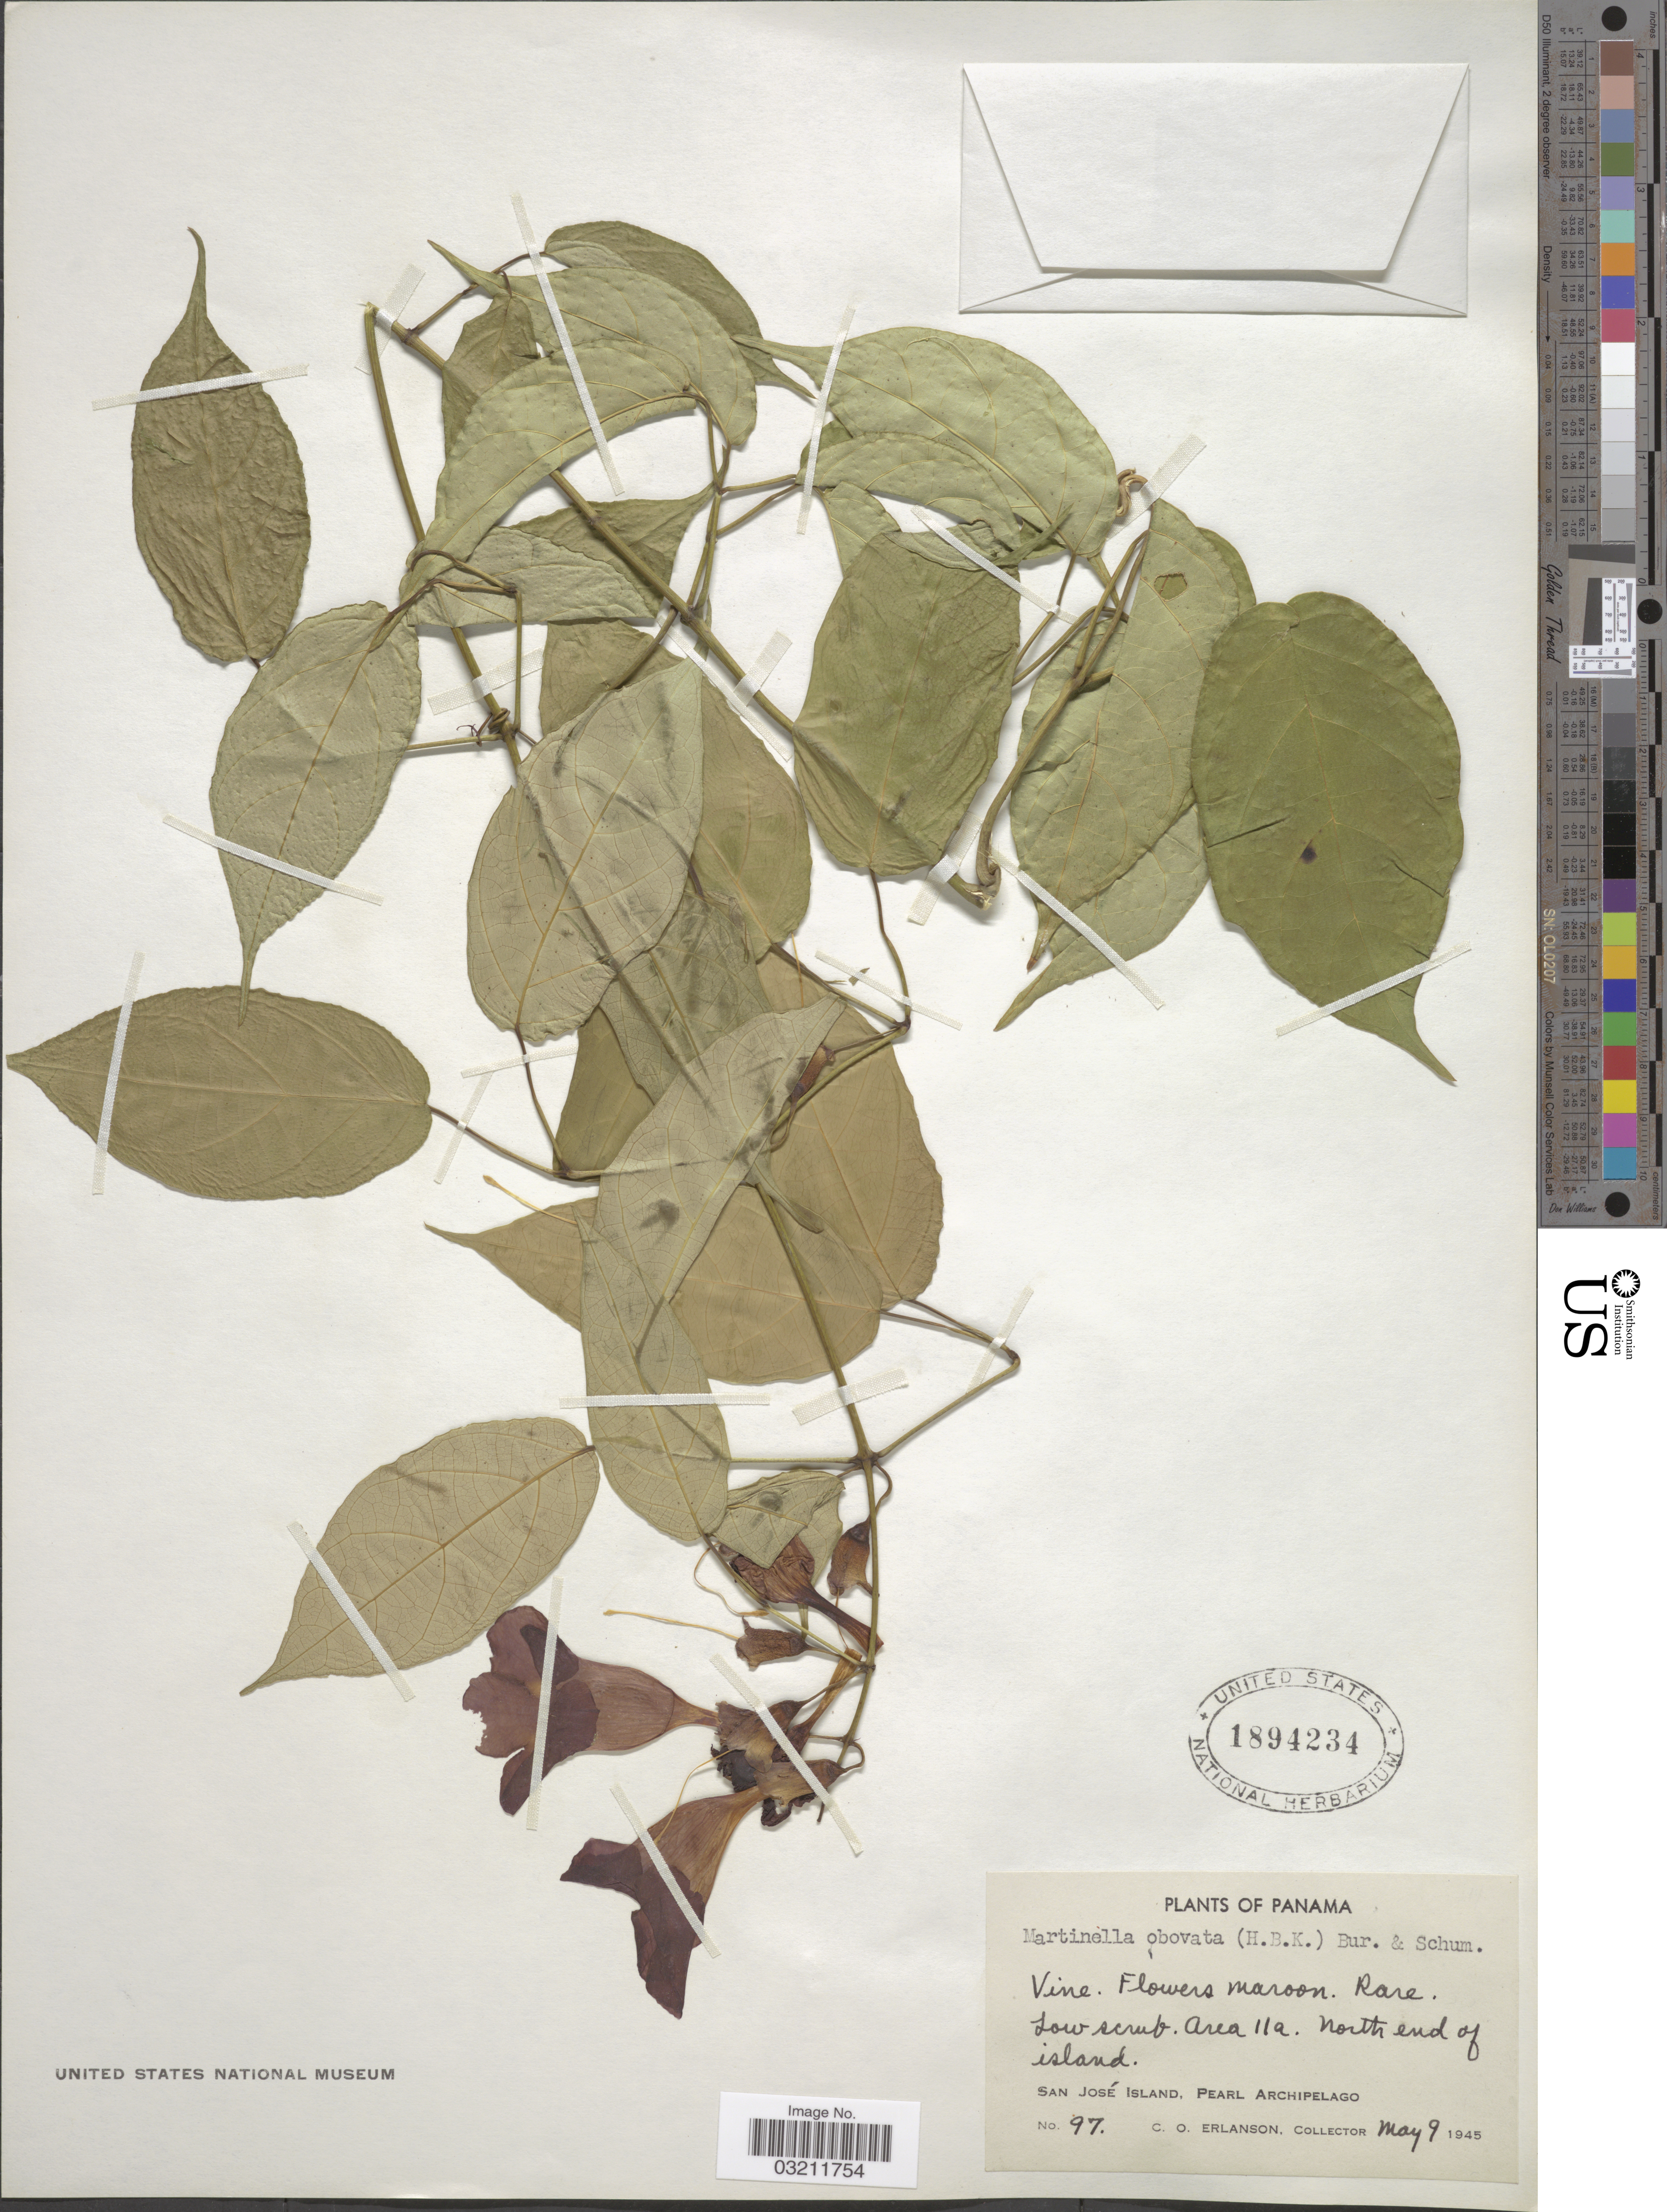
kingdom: Plantae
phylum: Tracheophyta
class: Magnoliopsida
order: Lamiales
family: Bignoniaceae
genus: Martinella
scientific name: Martinella obovata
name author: (Kunth) Bureau & K. Schum.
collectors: C. O. Erlanson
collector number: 97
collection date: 1945-05-09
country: Panama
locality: Area 11a. North end of island. San José Island, Pearl Archipelago.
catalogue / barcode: US 1894234